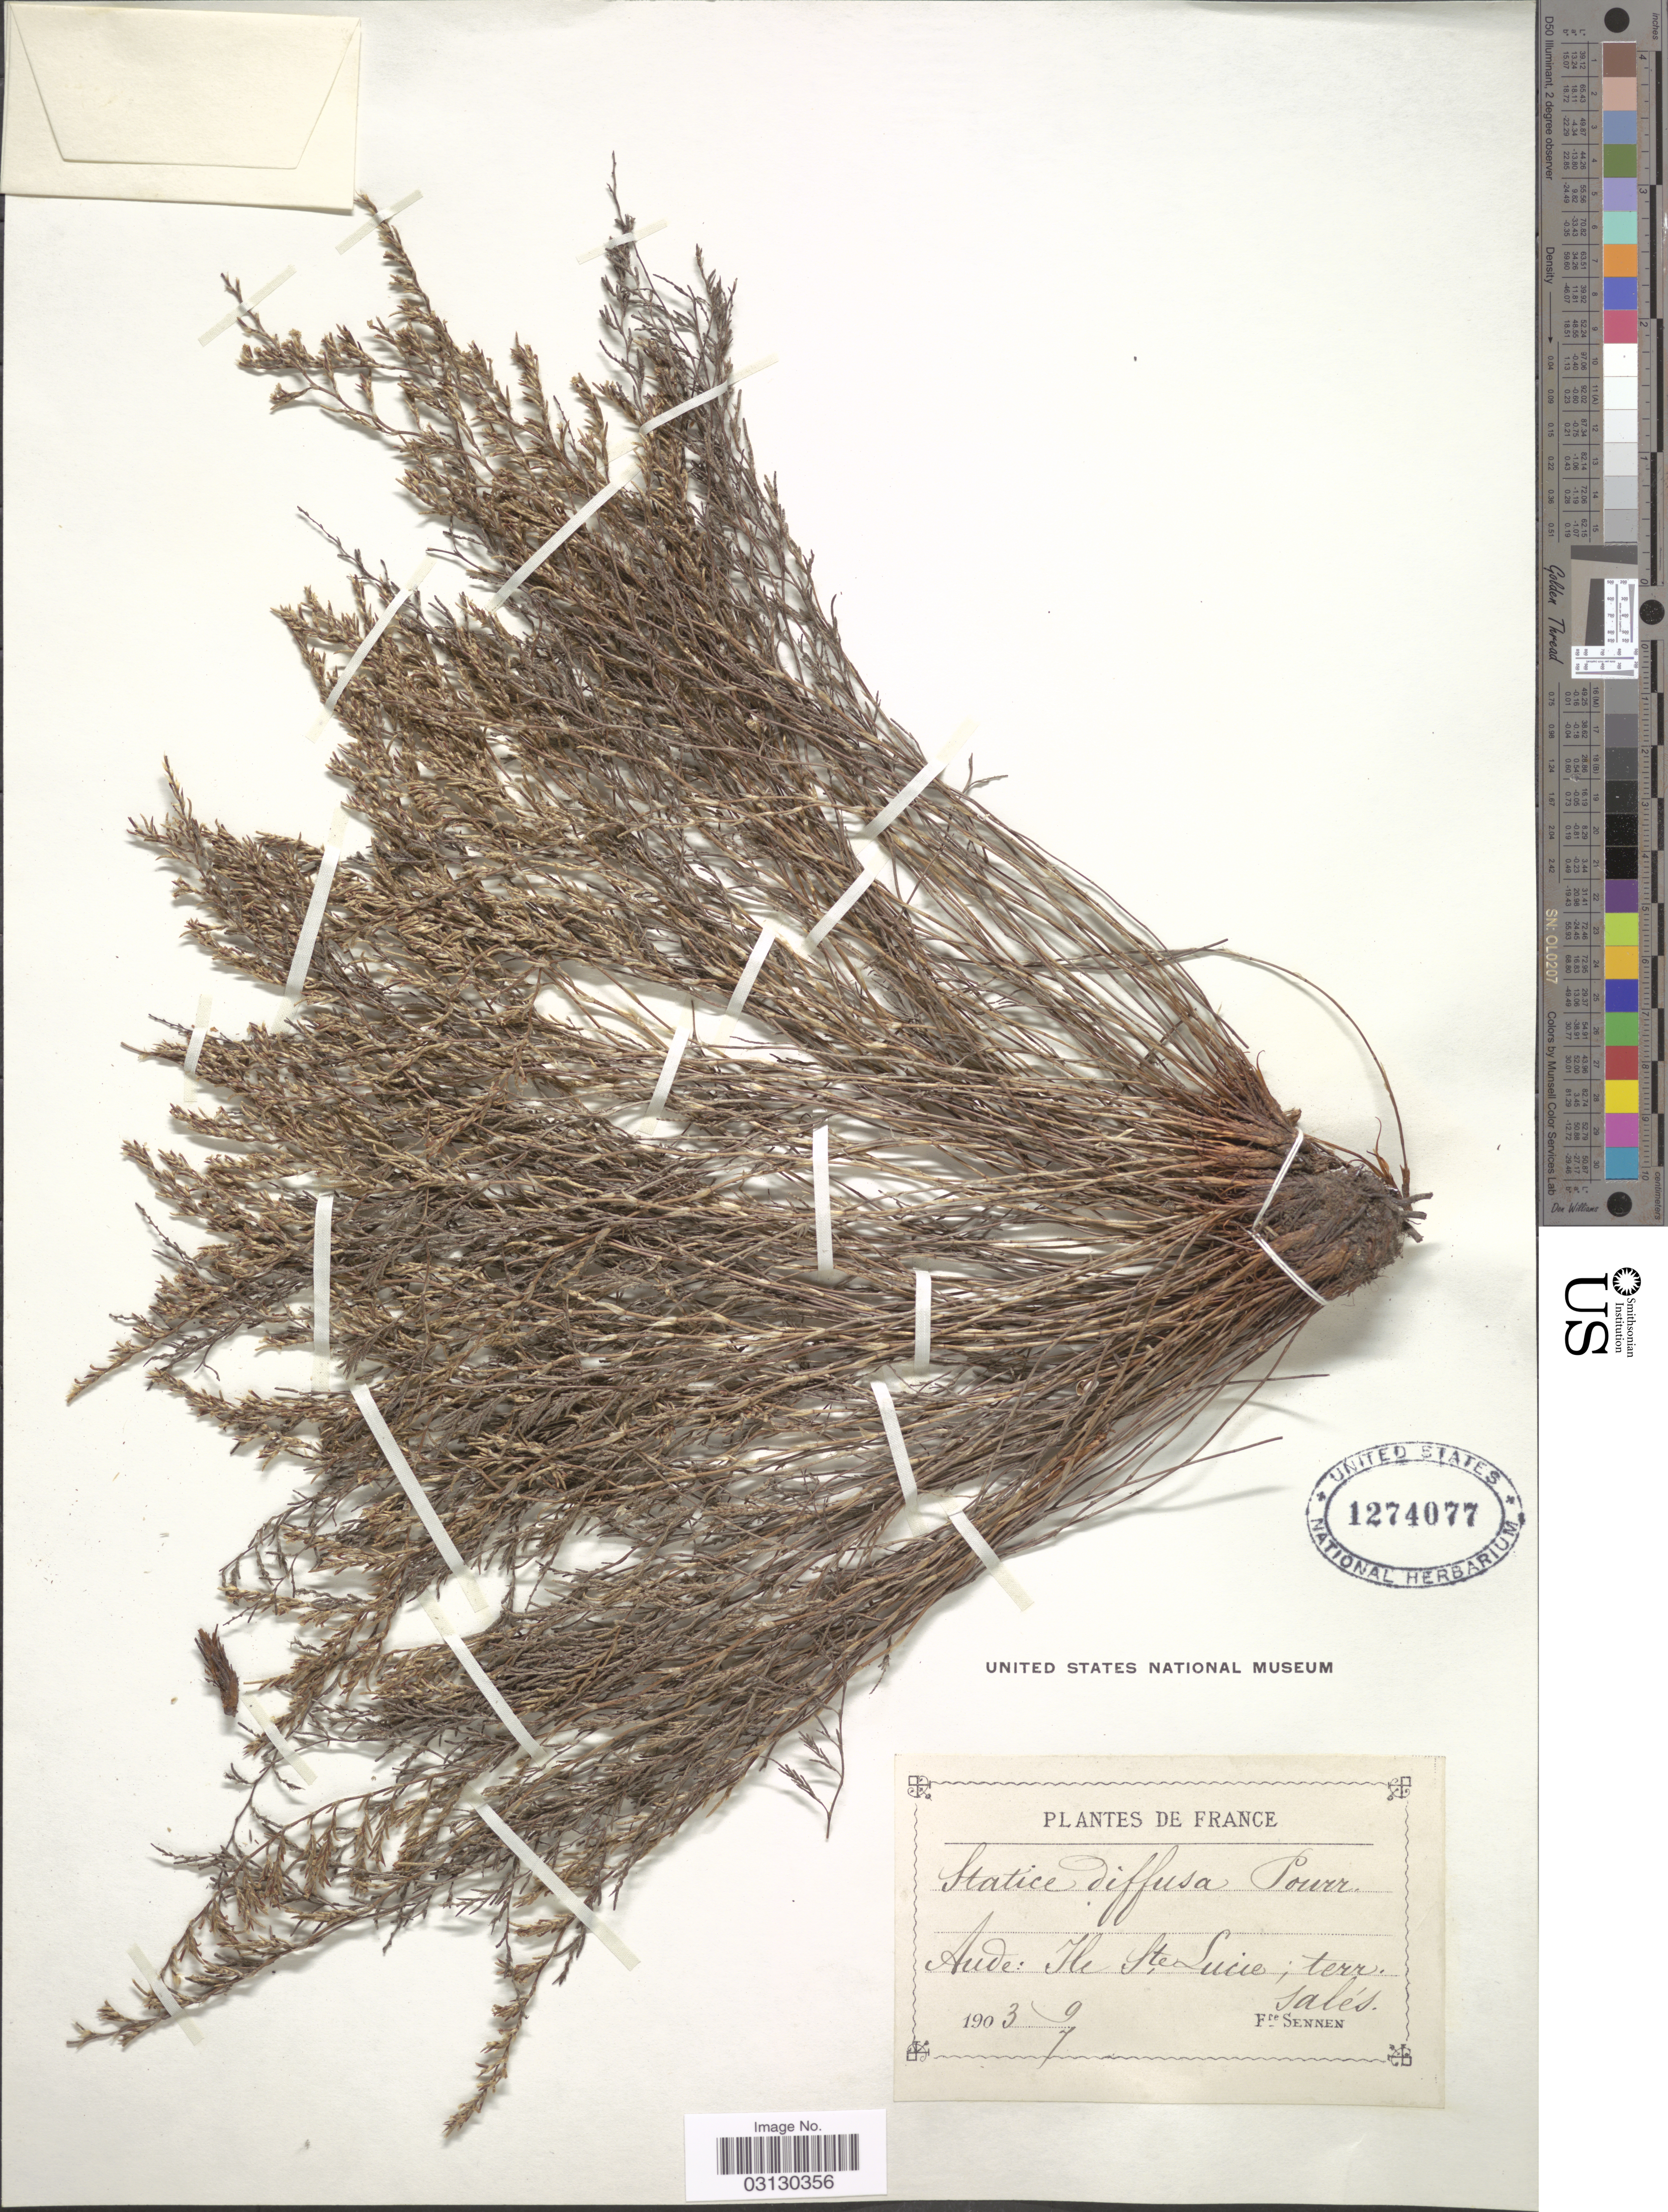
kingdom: Plantae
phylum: Tracheophyta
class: Magnoliopsida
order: Caryophyllales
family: Plumbaginaceae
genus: Myriolimon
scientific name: Myriolimon diffusum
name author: (Pourr.) Lledó et al.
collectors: E. Sennen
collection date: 1903-07-09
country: France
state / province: Occitanie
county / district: Aude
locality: Aude: Ile Ste. Lucie.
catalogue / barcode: US 1274077